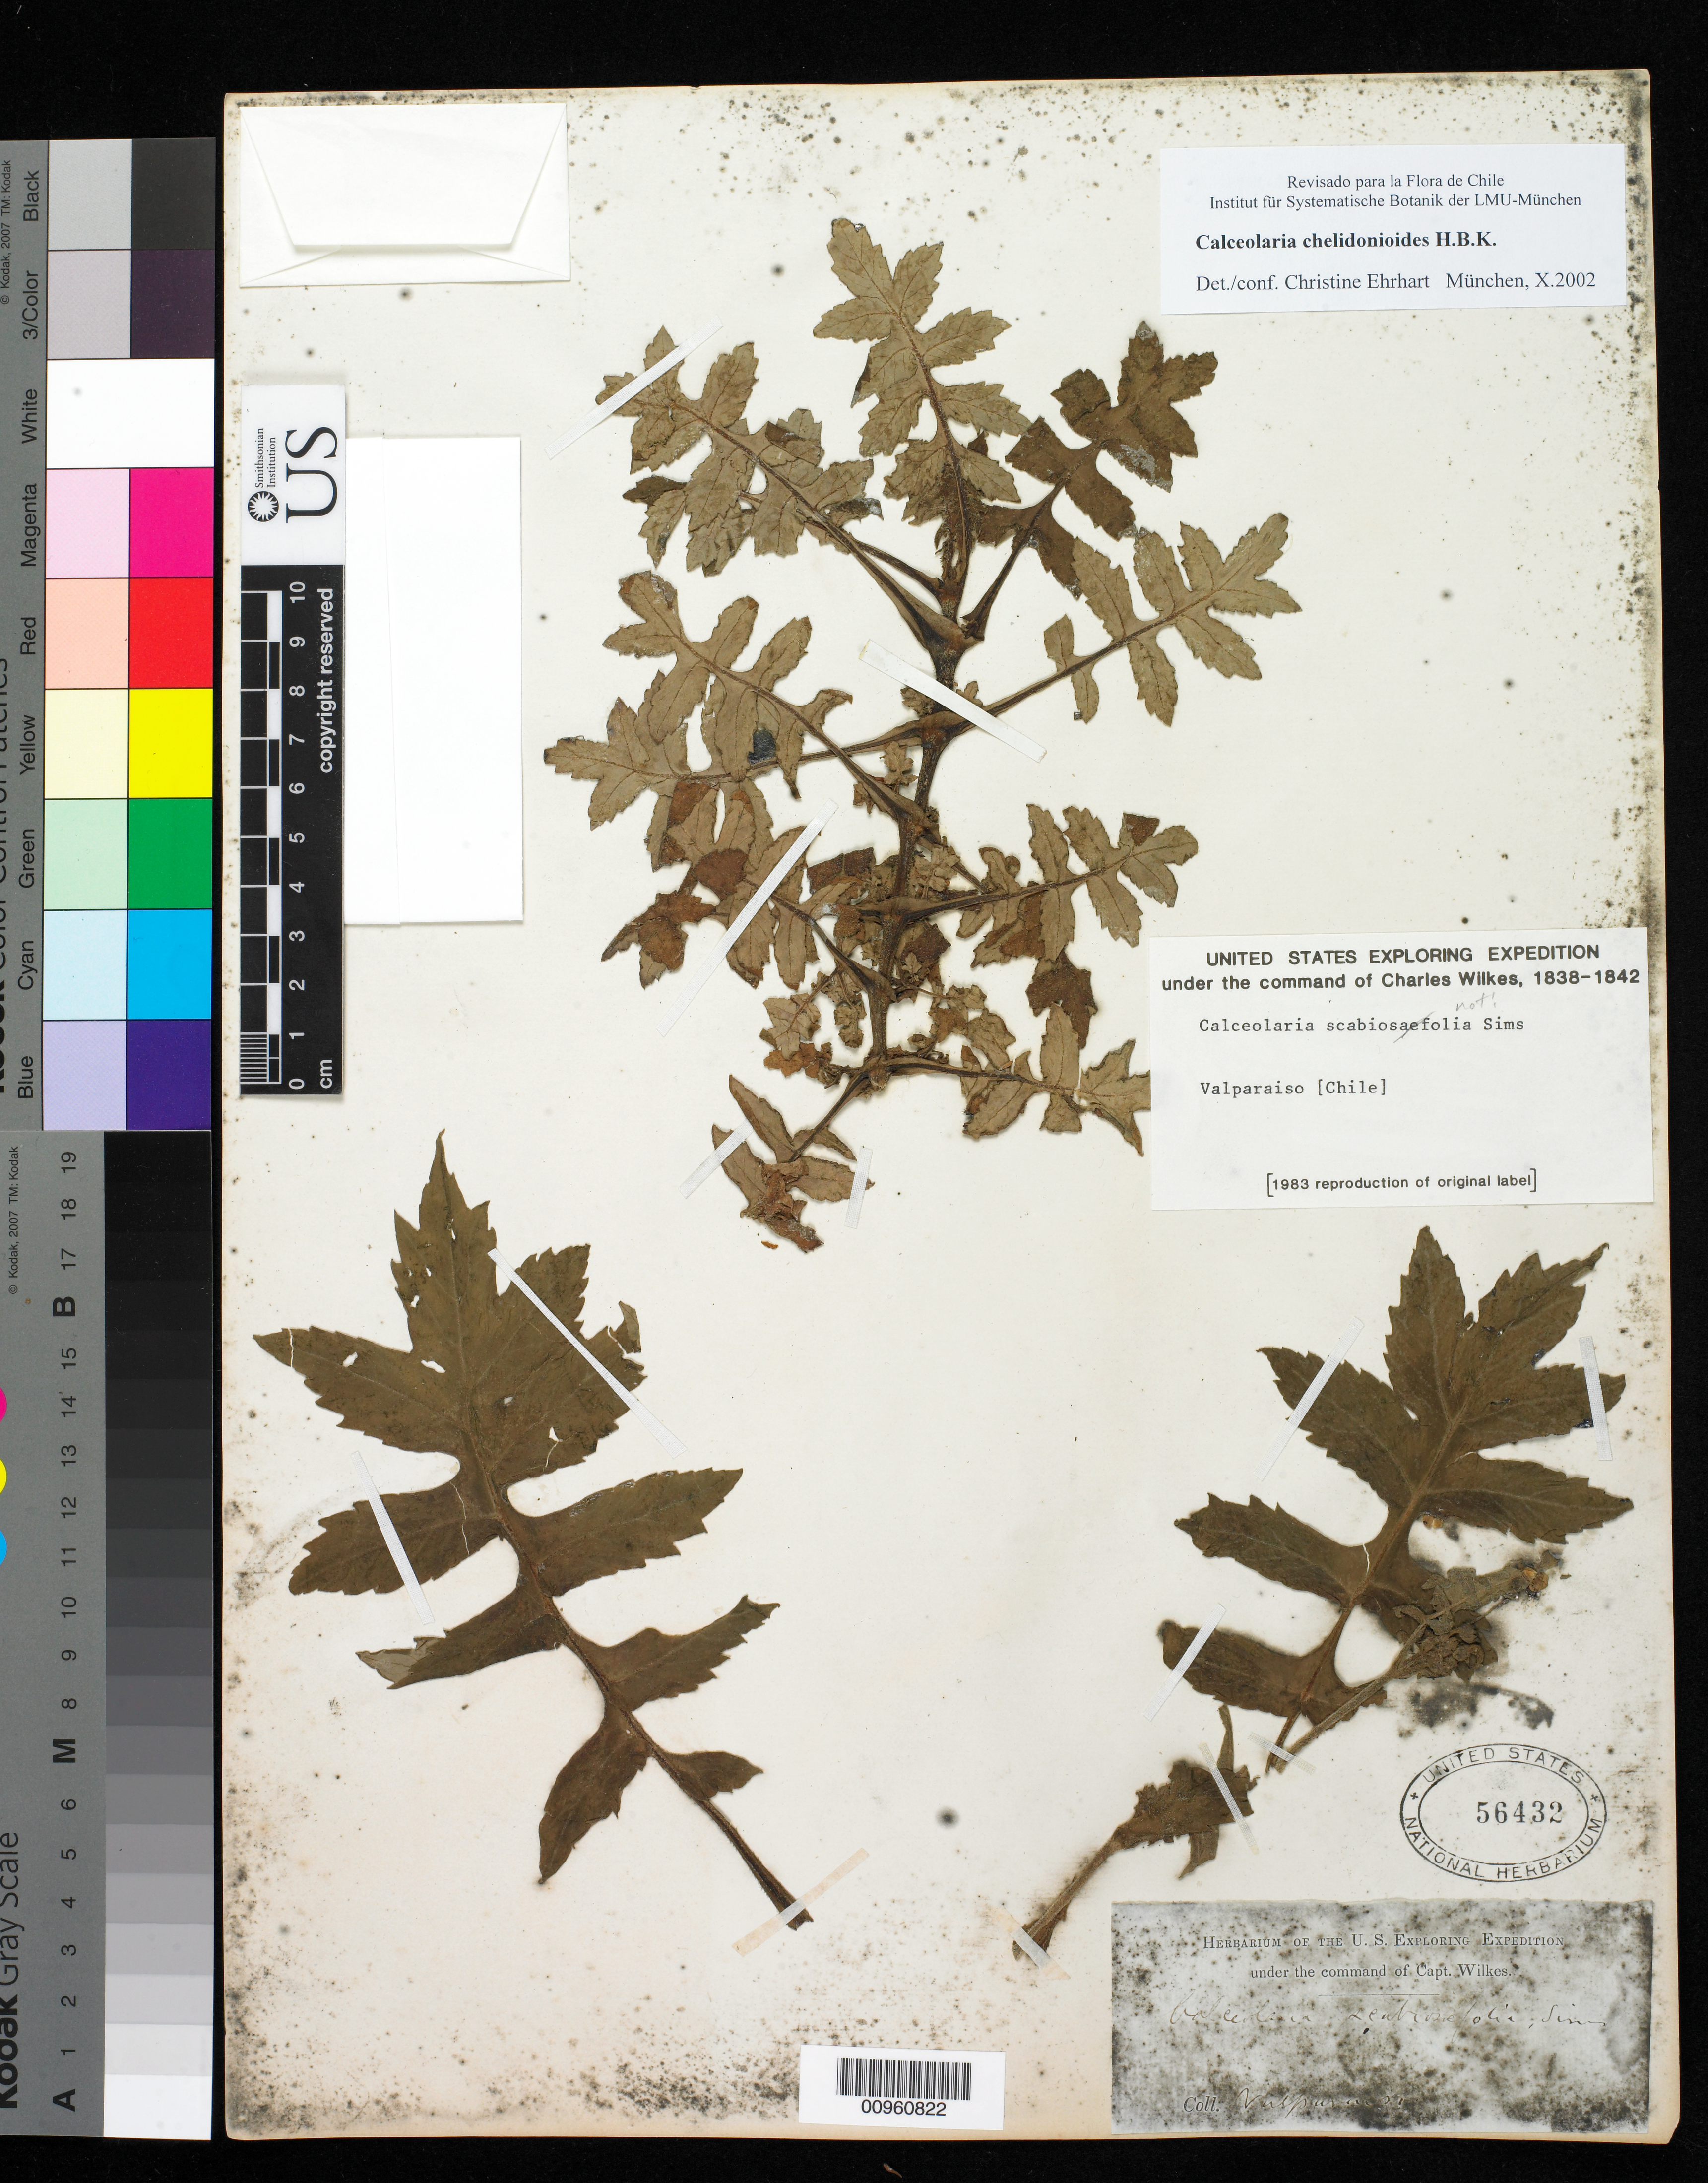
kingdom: Plantae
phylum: Tracheophyta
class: Magnoliopsida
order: Lamiales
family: Calceolariaceae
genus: Calceolaria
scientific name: Calceolaria chelidonioides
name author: Kunth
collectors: Wilkes Explor. Exped.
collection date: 1838/1842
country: Chile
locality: Valparaiso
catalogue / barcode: US 56432